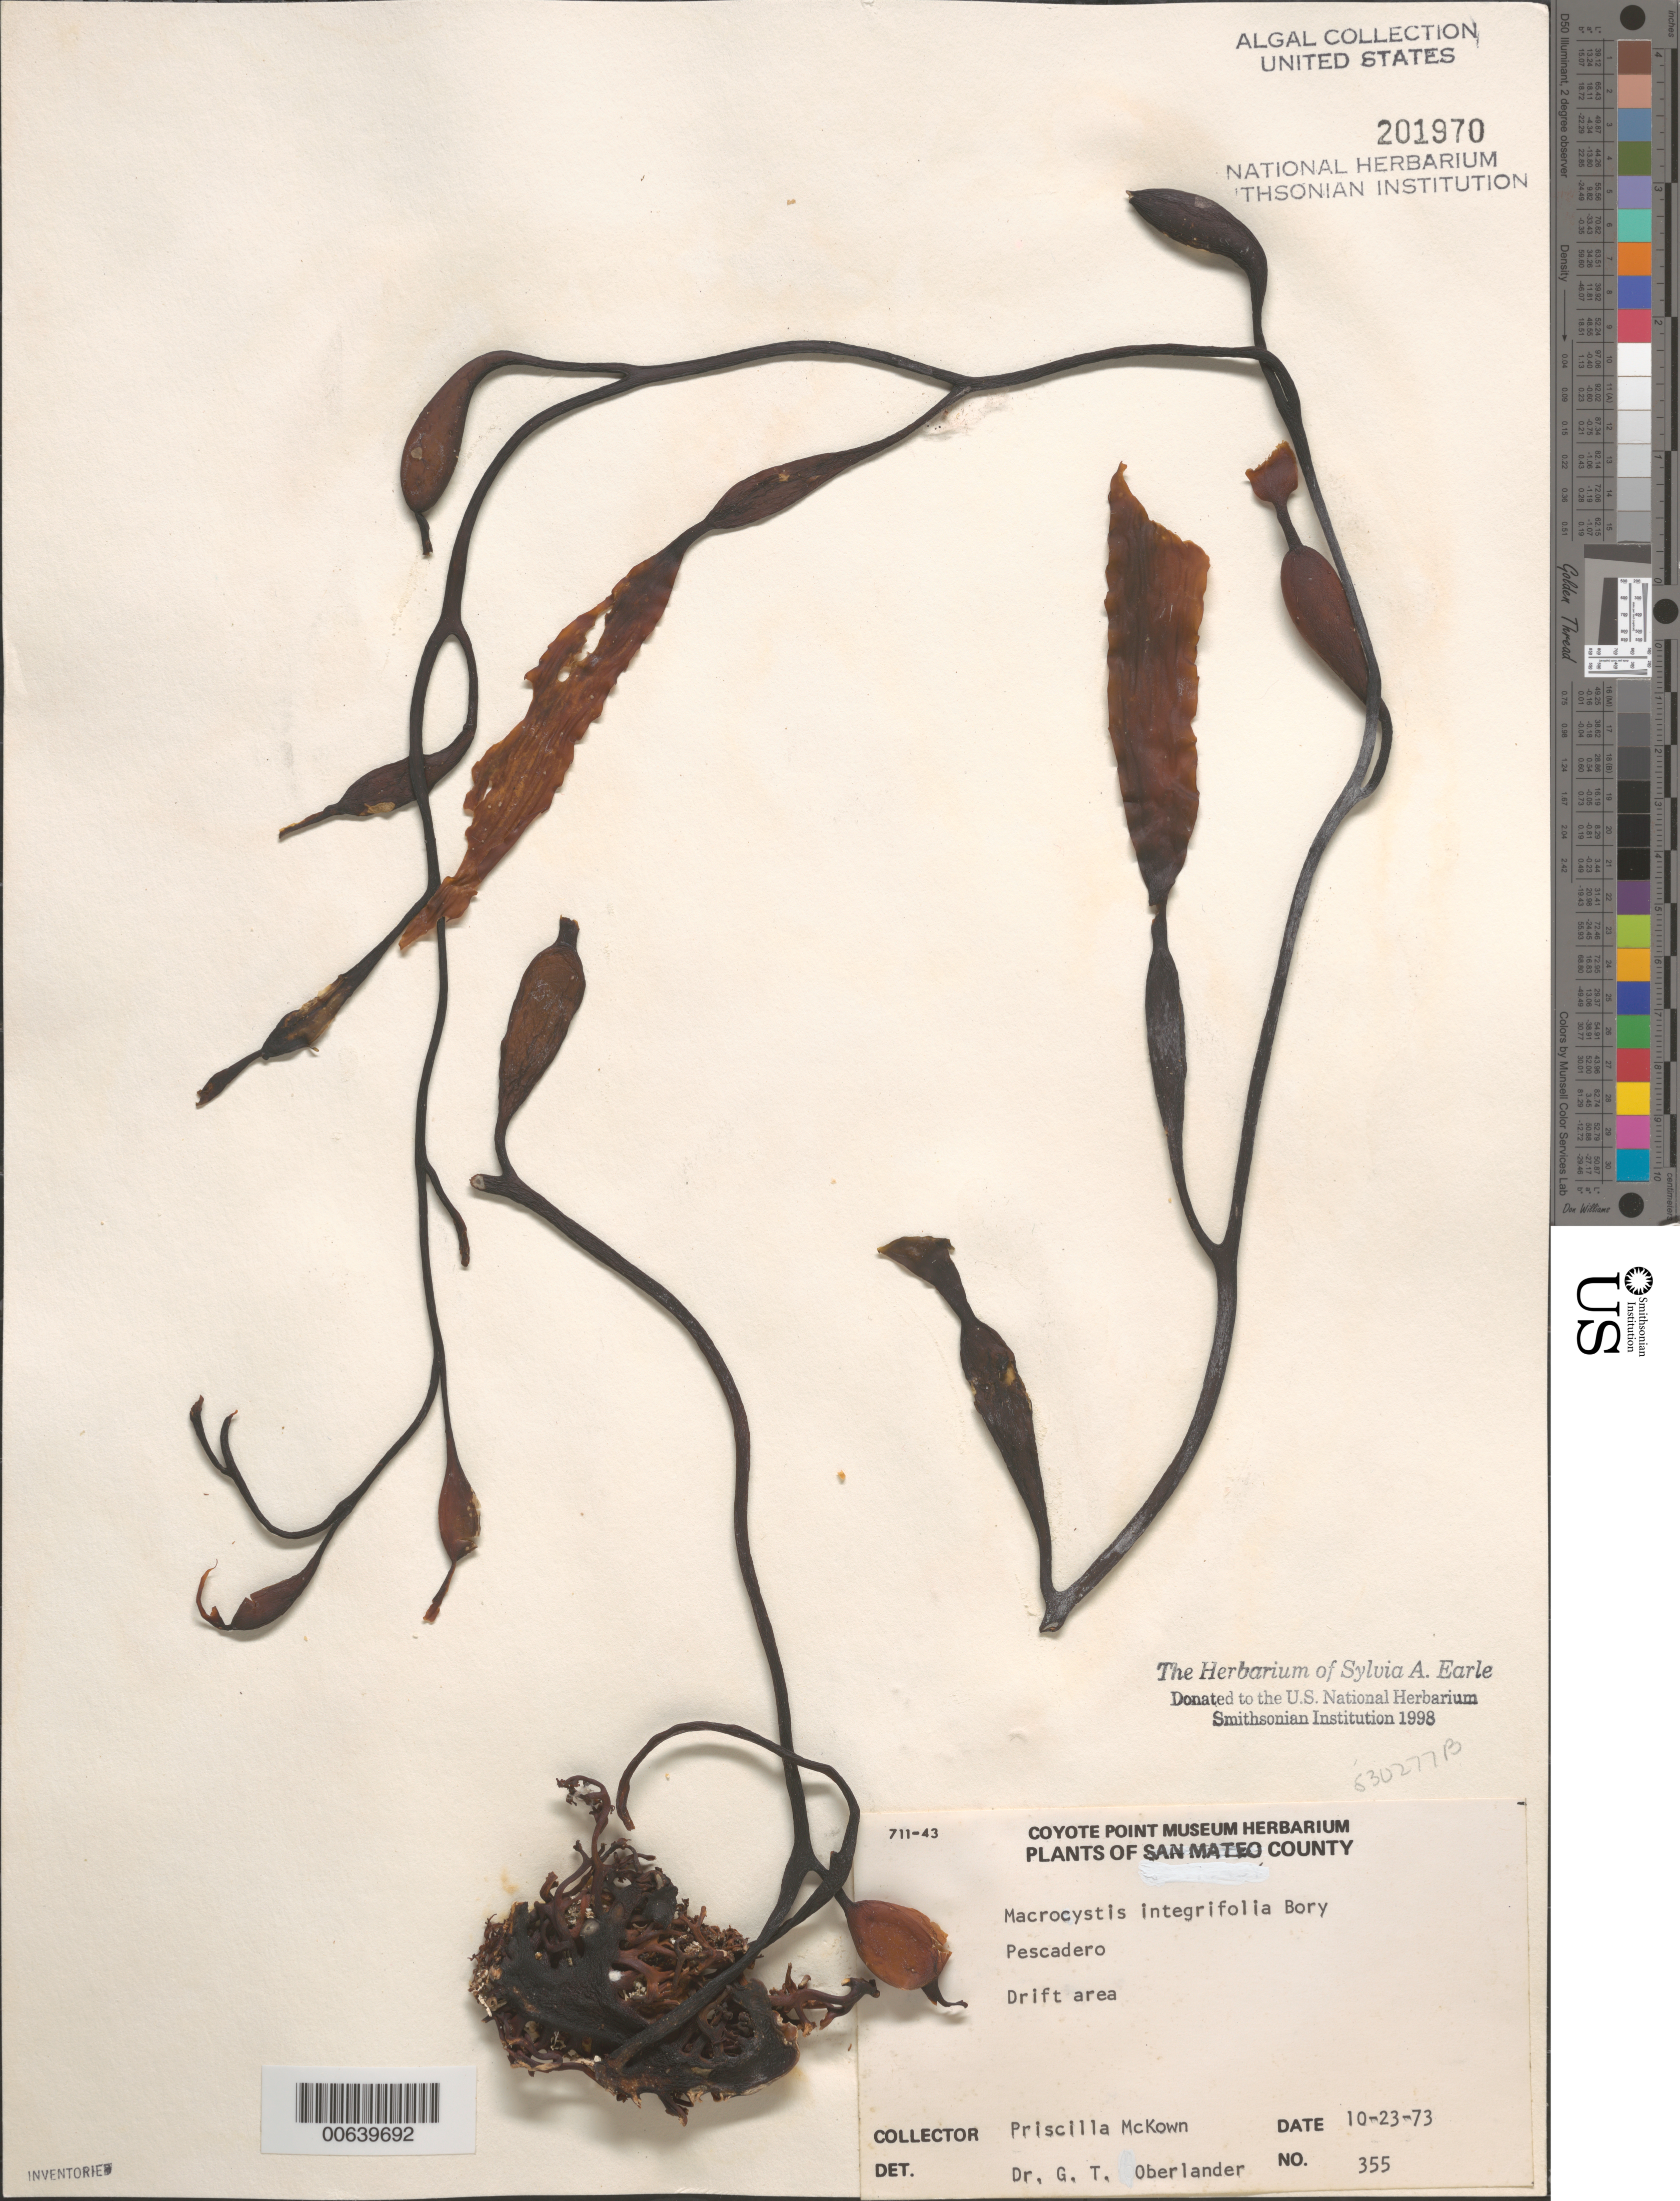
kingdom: Chromista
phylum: Ochrophyta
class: Phaeophyceae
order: Laminariales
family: Laminariaceae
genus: Macrocystis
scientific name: Macrocystis pyrifera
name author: (L.) C. Agardh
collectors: P. McKown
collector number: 355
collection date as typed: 23 Oct 1973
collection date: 1973-10-23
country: United States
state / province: California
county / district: San Mateo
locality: Pescadero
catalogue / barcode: US 201970